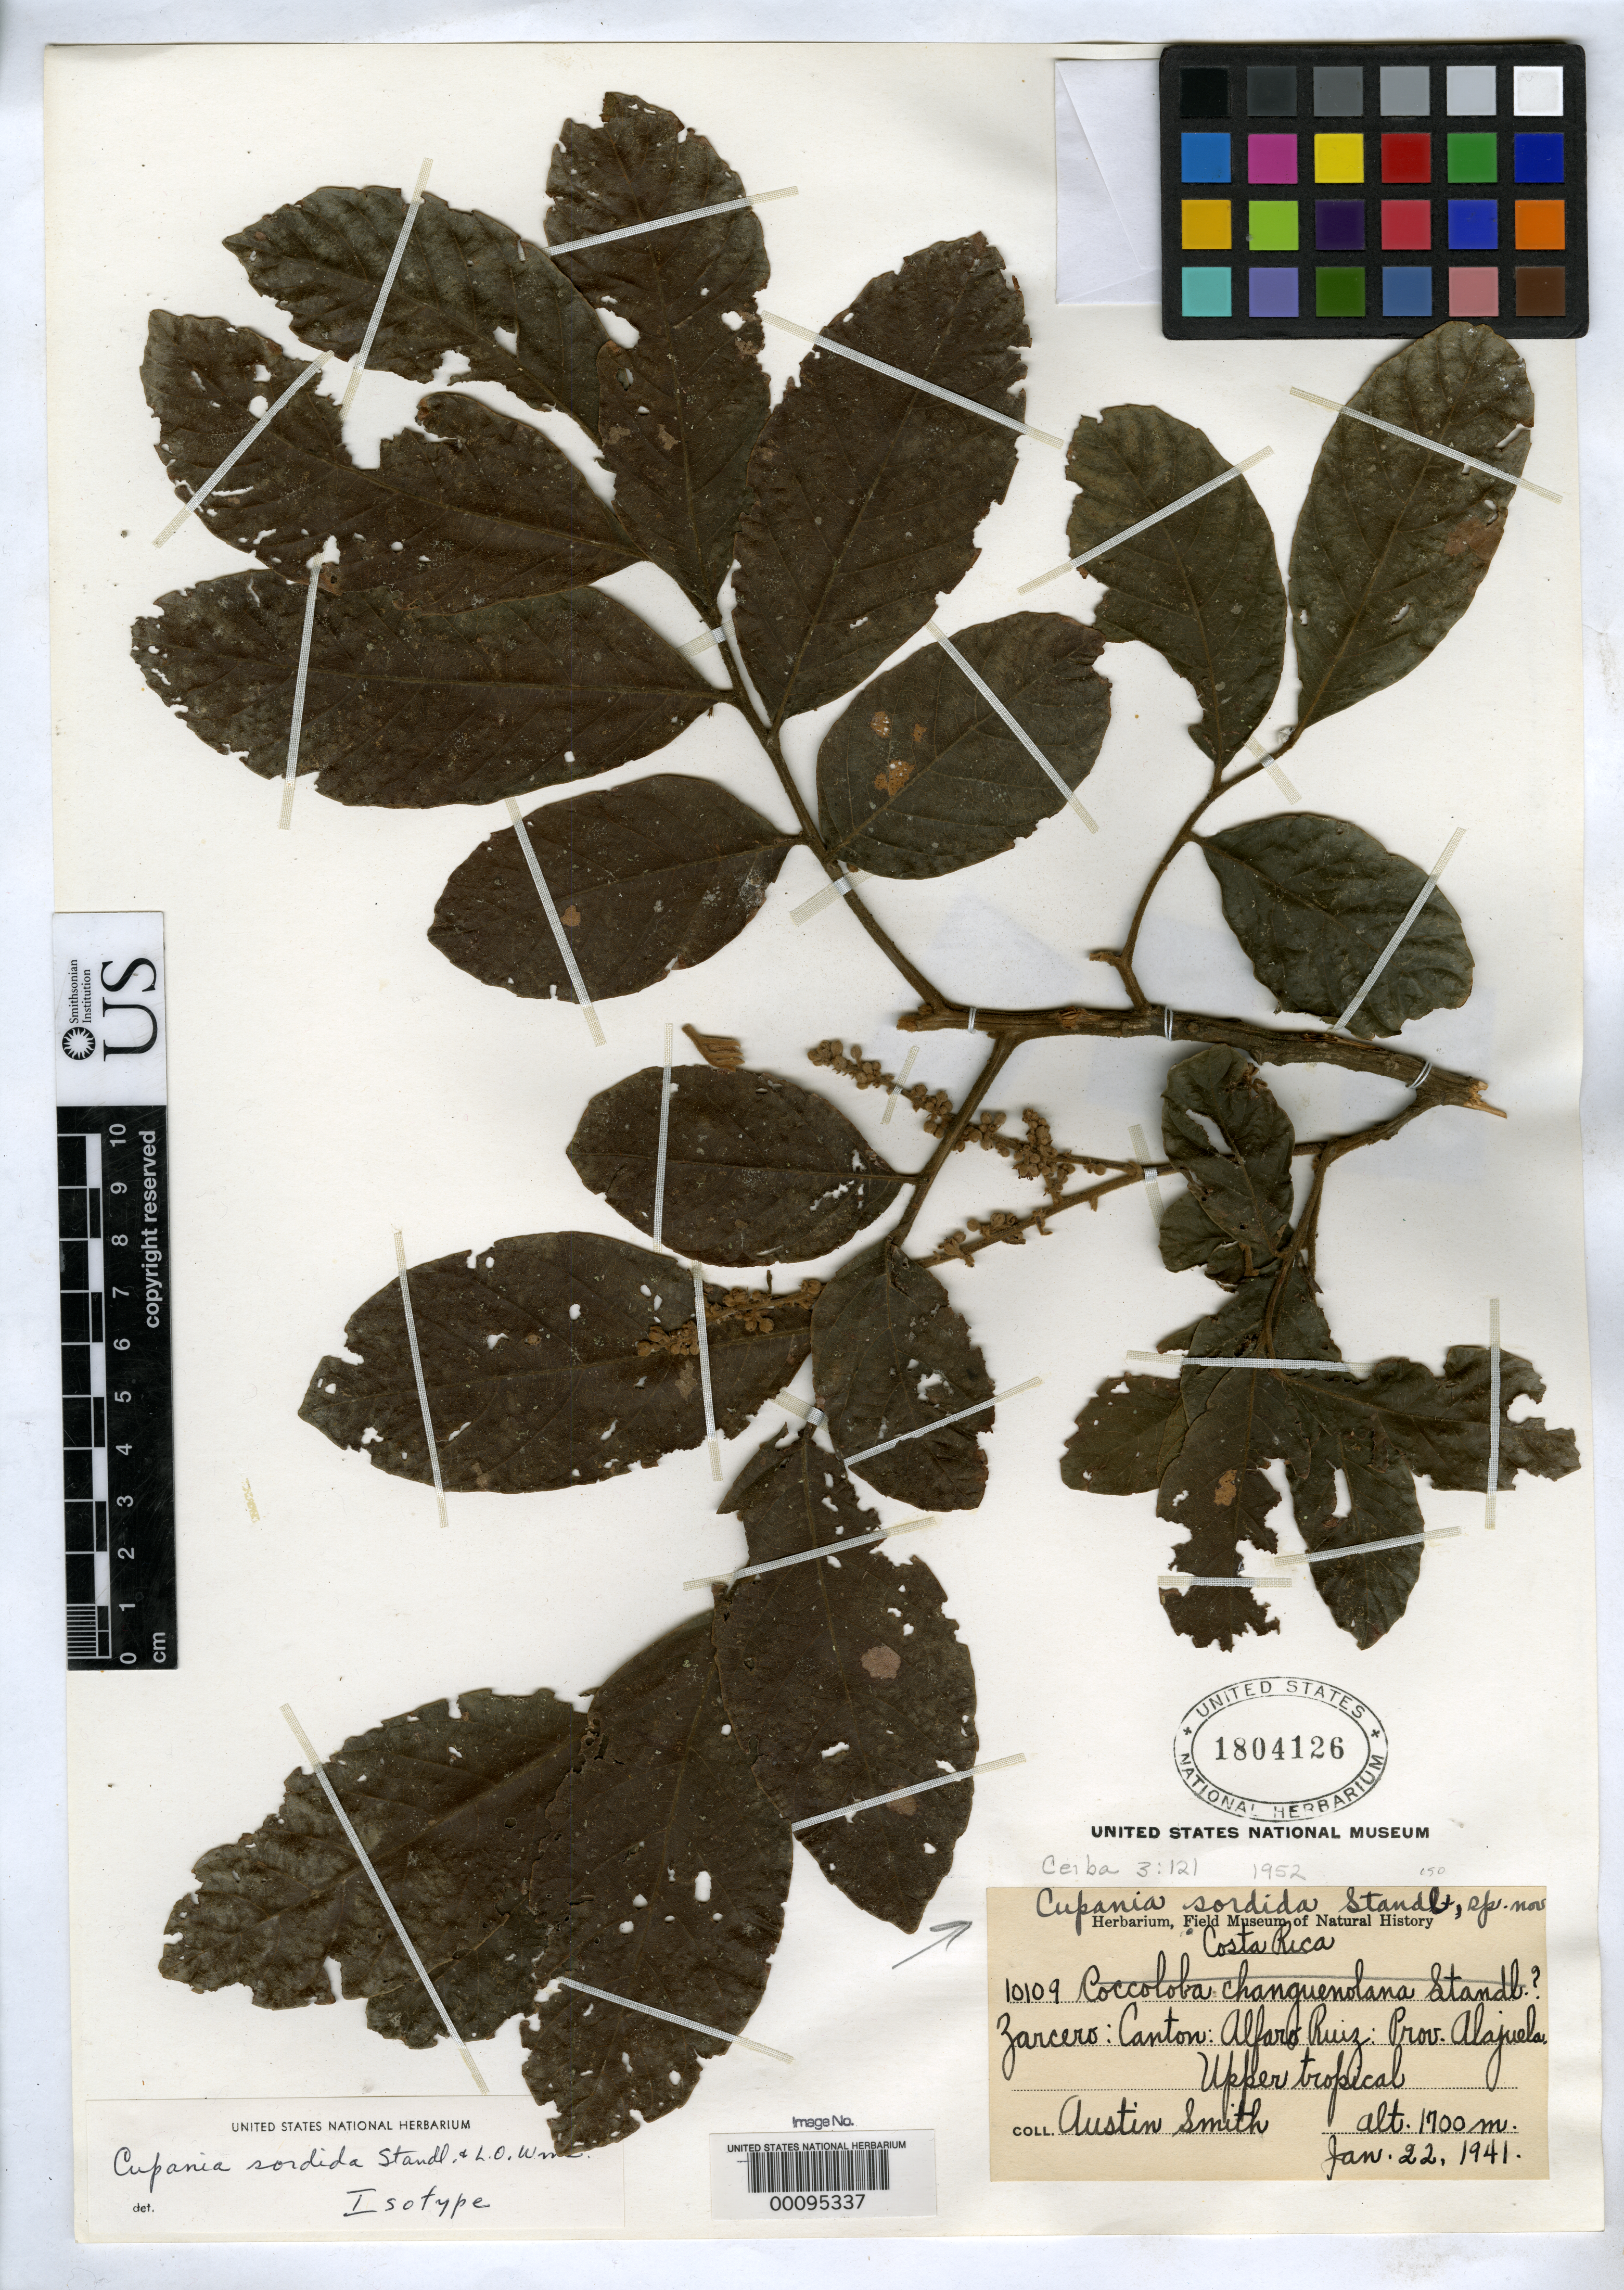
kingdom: Plantae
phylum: Tracheophyta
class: Magnoliopsida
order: Sapindales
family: Sapindaceae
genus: Cupania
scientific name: Cupania sordida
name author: Standl. & L.O. Williams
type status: Isotype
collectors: Aust P. Smith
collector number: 10109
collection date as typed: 22 Jan 1941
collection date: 1941-01-22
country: Costa Rica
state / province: Alajuela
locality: Zarcero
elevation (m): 1700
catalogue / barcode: US 1804126